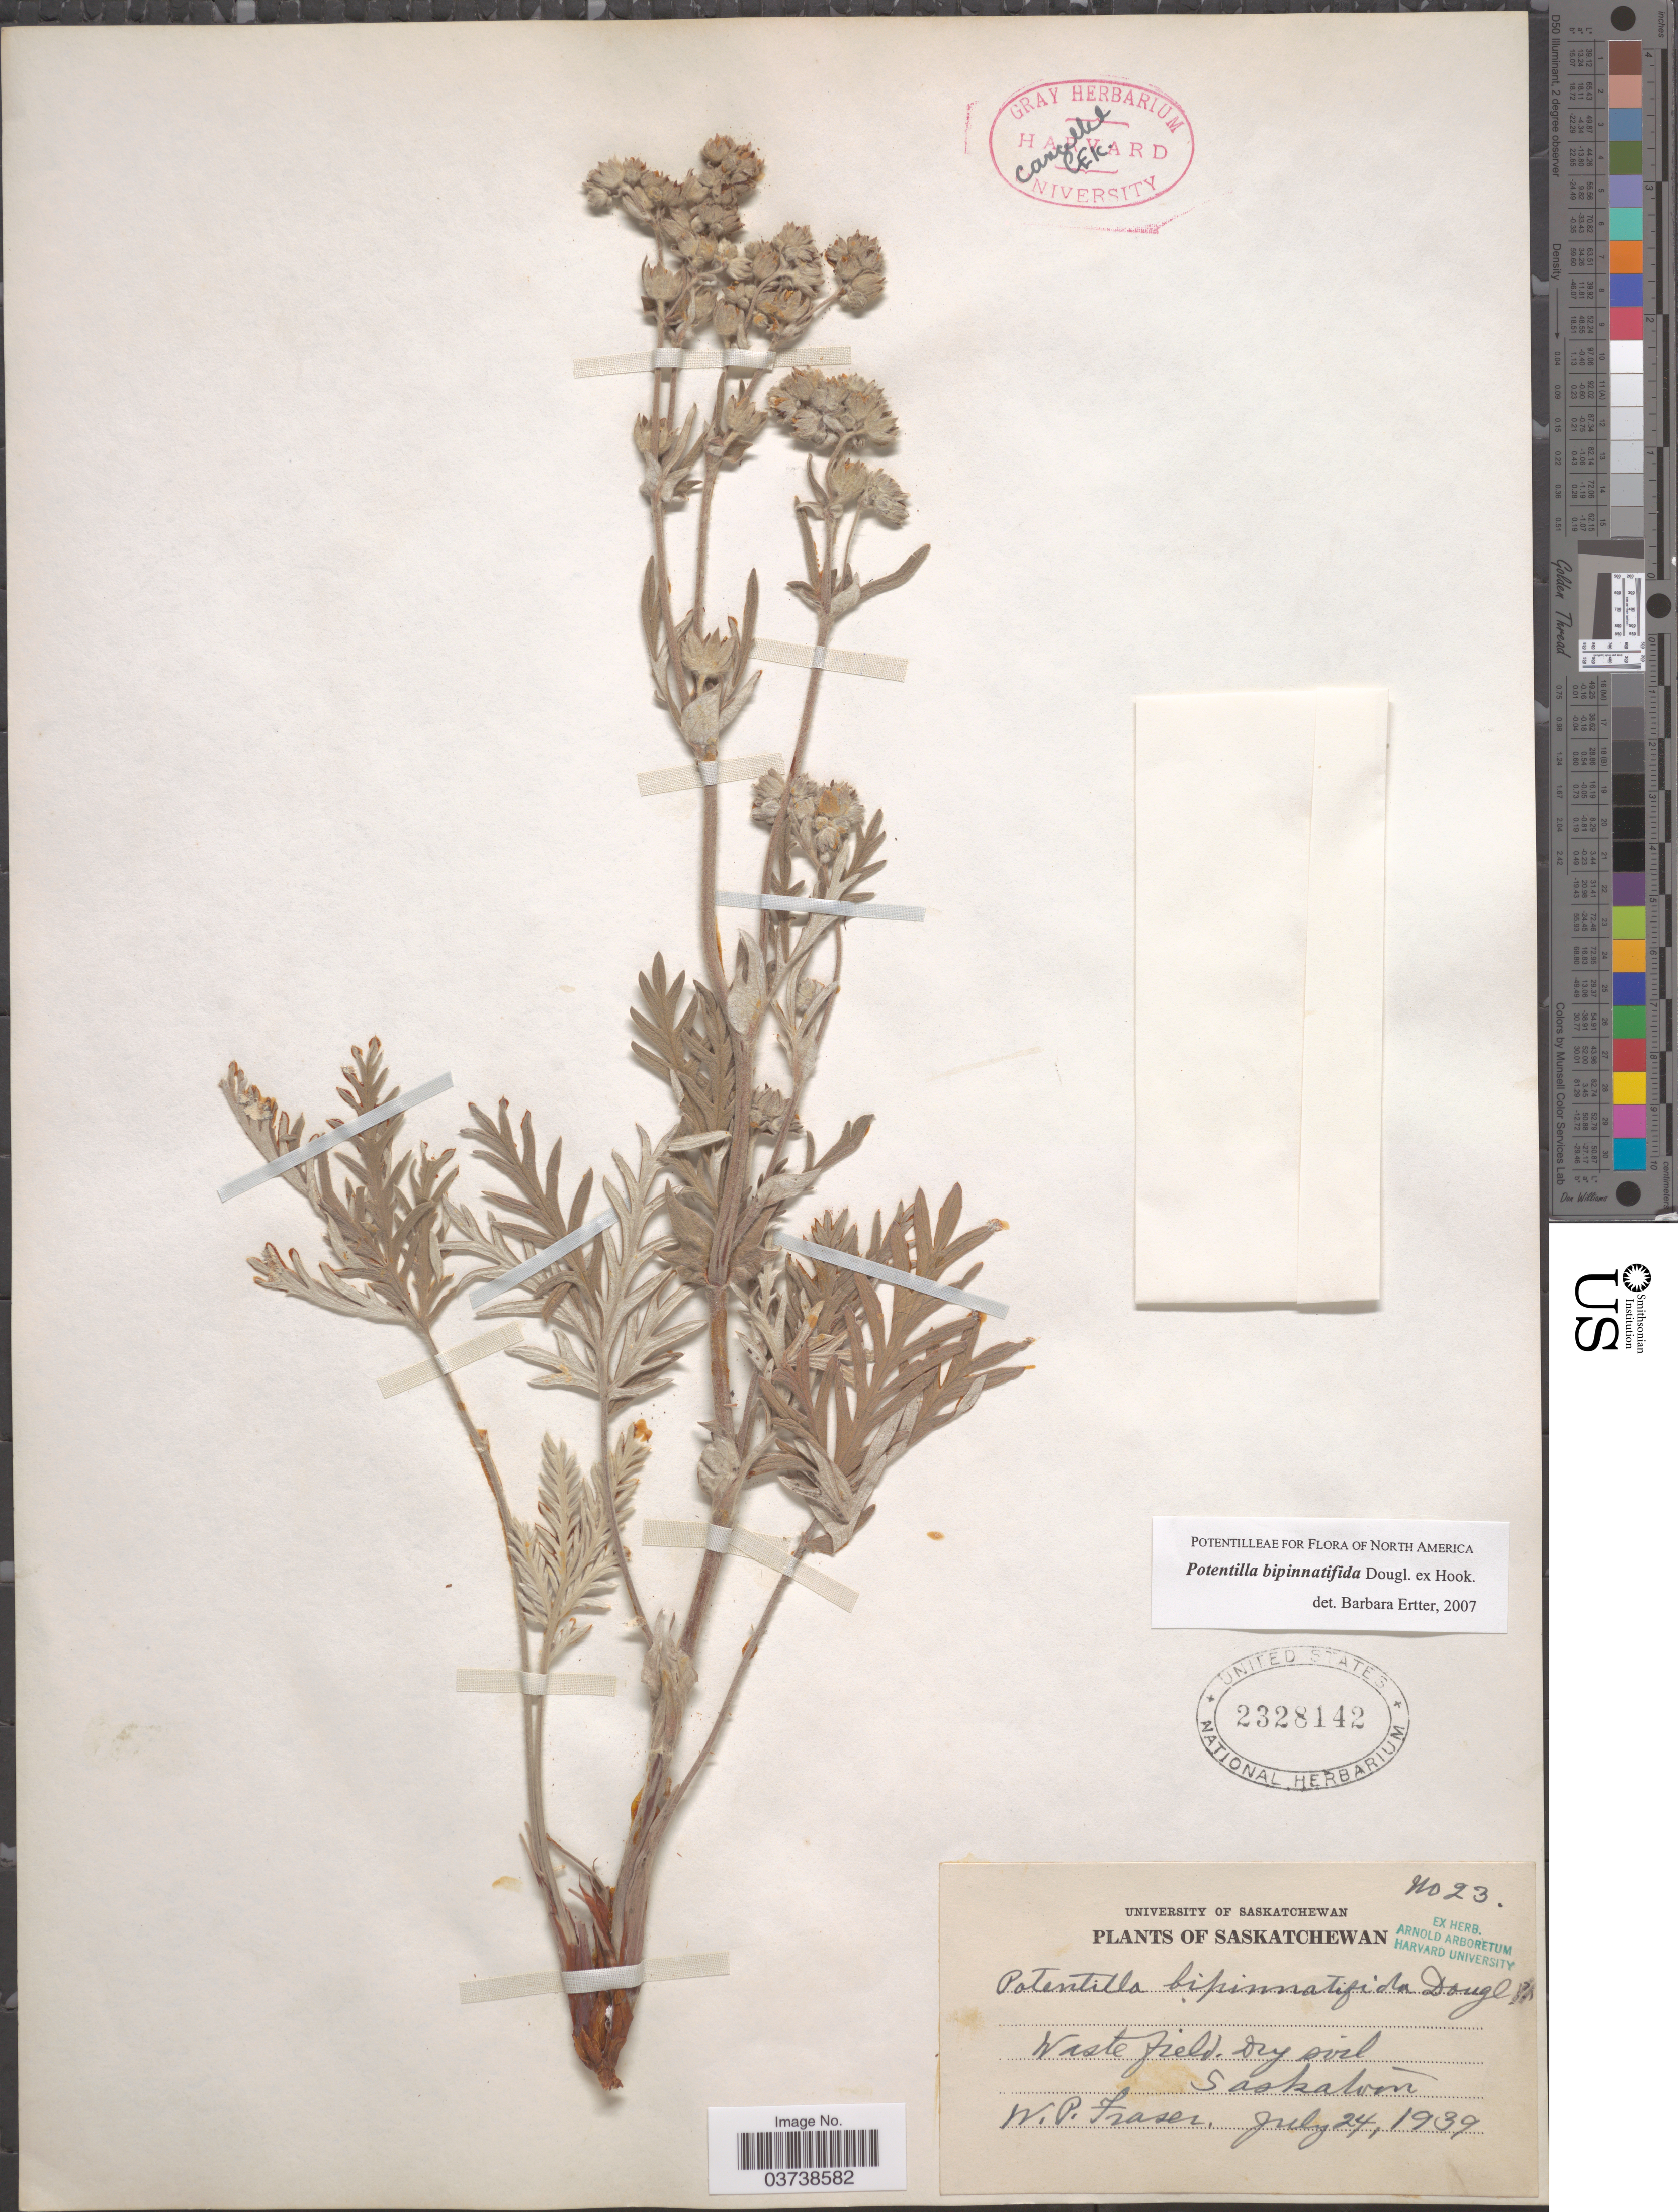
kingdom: Plantae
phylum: Tracheophyta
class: Magnoliopsida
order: Rosales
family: Rosaceae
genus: Potentilla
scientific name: Potentilla bipinnatifida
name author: Douglas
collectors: W. Fraser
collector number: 23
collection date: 1939-07-24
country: Canada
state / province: Saskatchewan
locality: Saskatoon.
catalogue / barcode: US 2328142